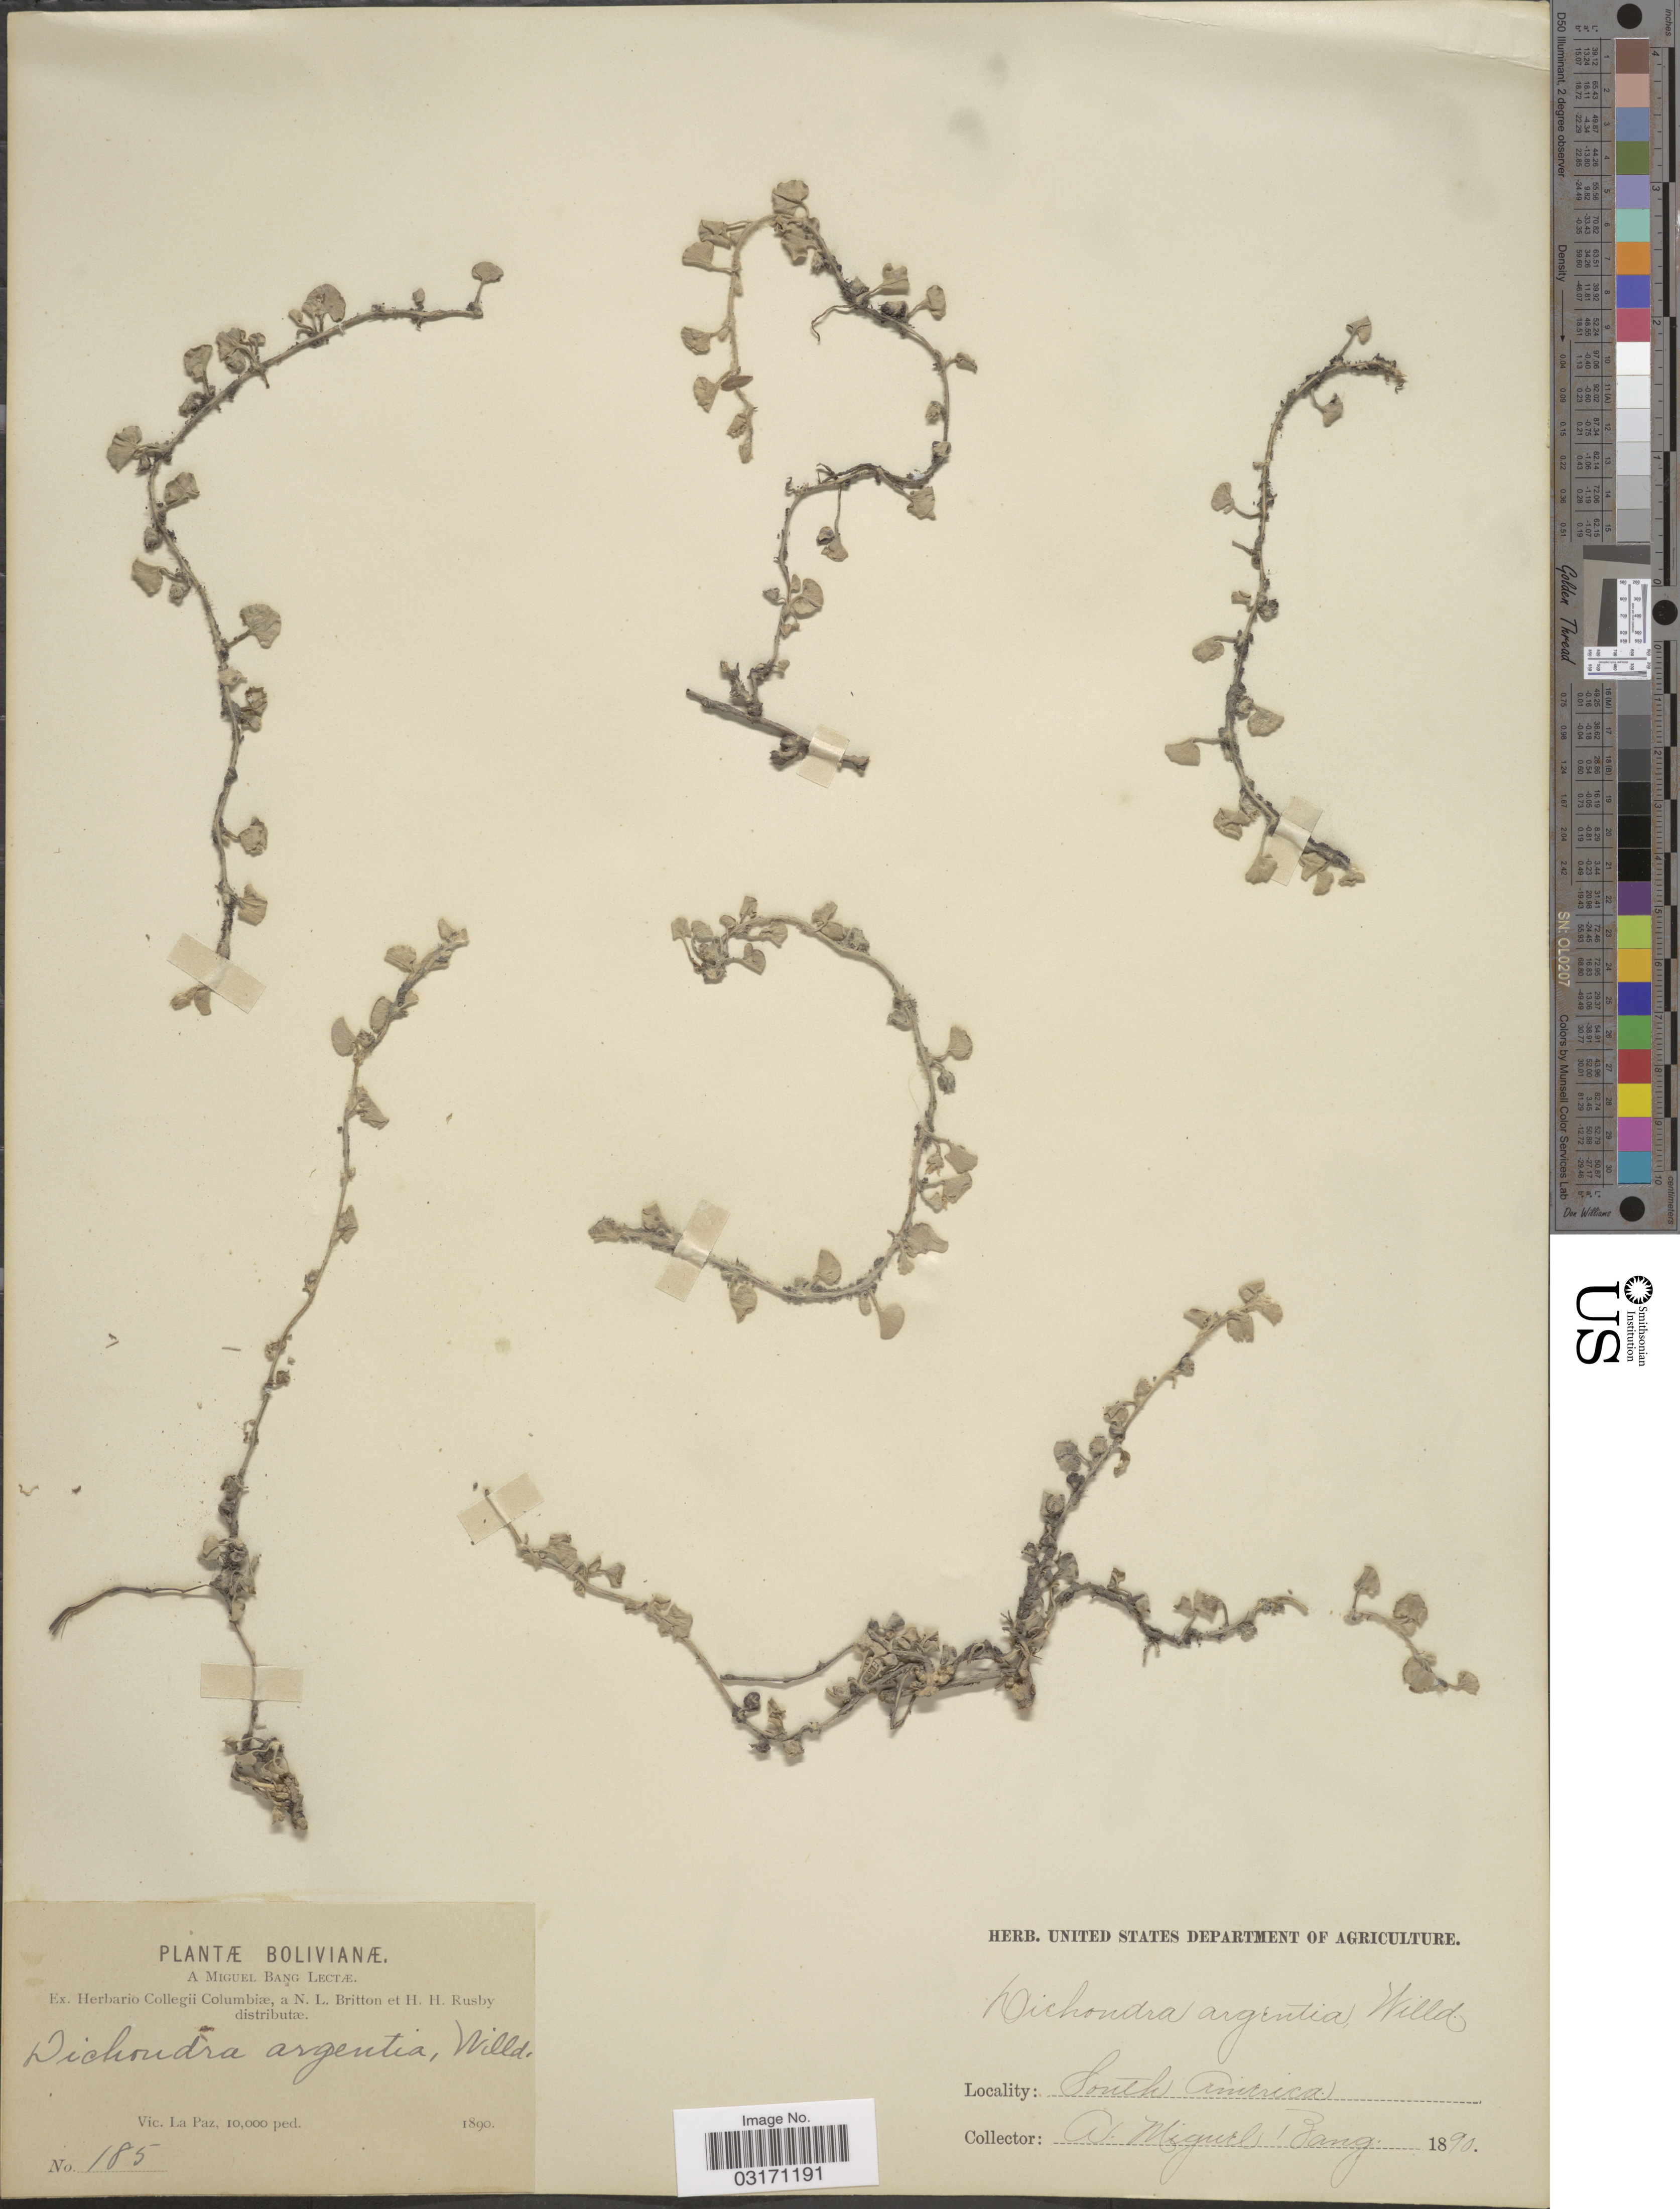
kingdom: Plantae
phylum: Tracheophyta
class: Magnoliopsida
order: Solanales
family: Convolvulaceae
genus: Dichondra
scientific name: Dichondra argentea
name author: Humb. & Bonpl. ex Willd.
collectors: M. Bang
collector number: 185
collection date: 1890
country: Bolivia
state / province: La Paz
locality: Vic. La Paz.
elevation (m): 3048